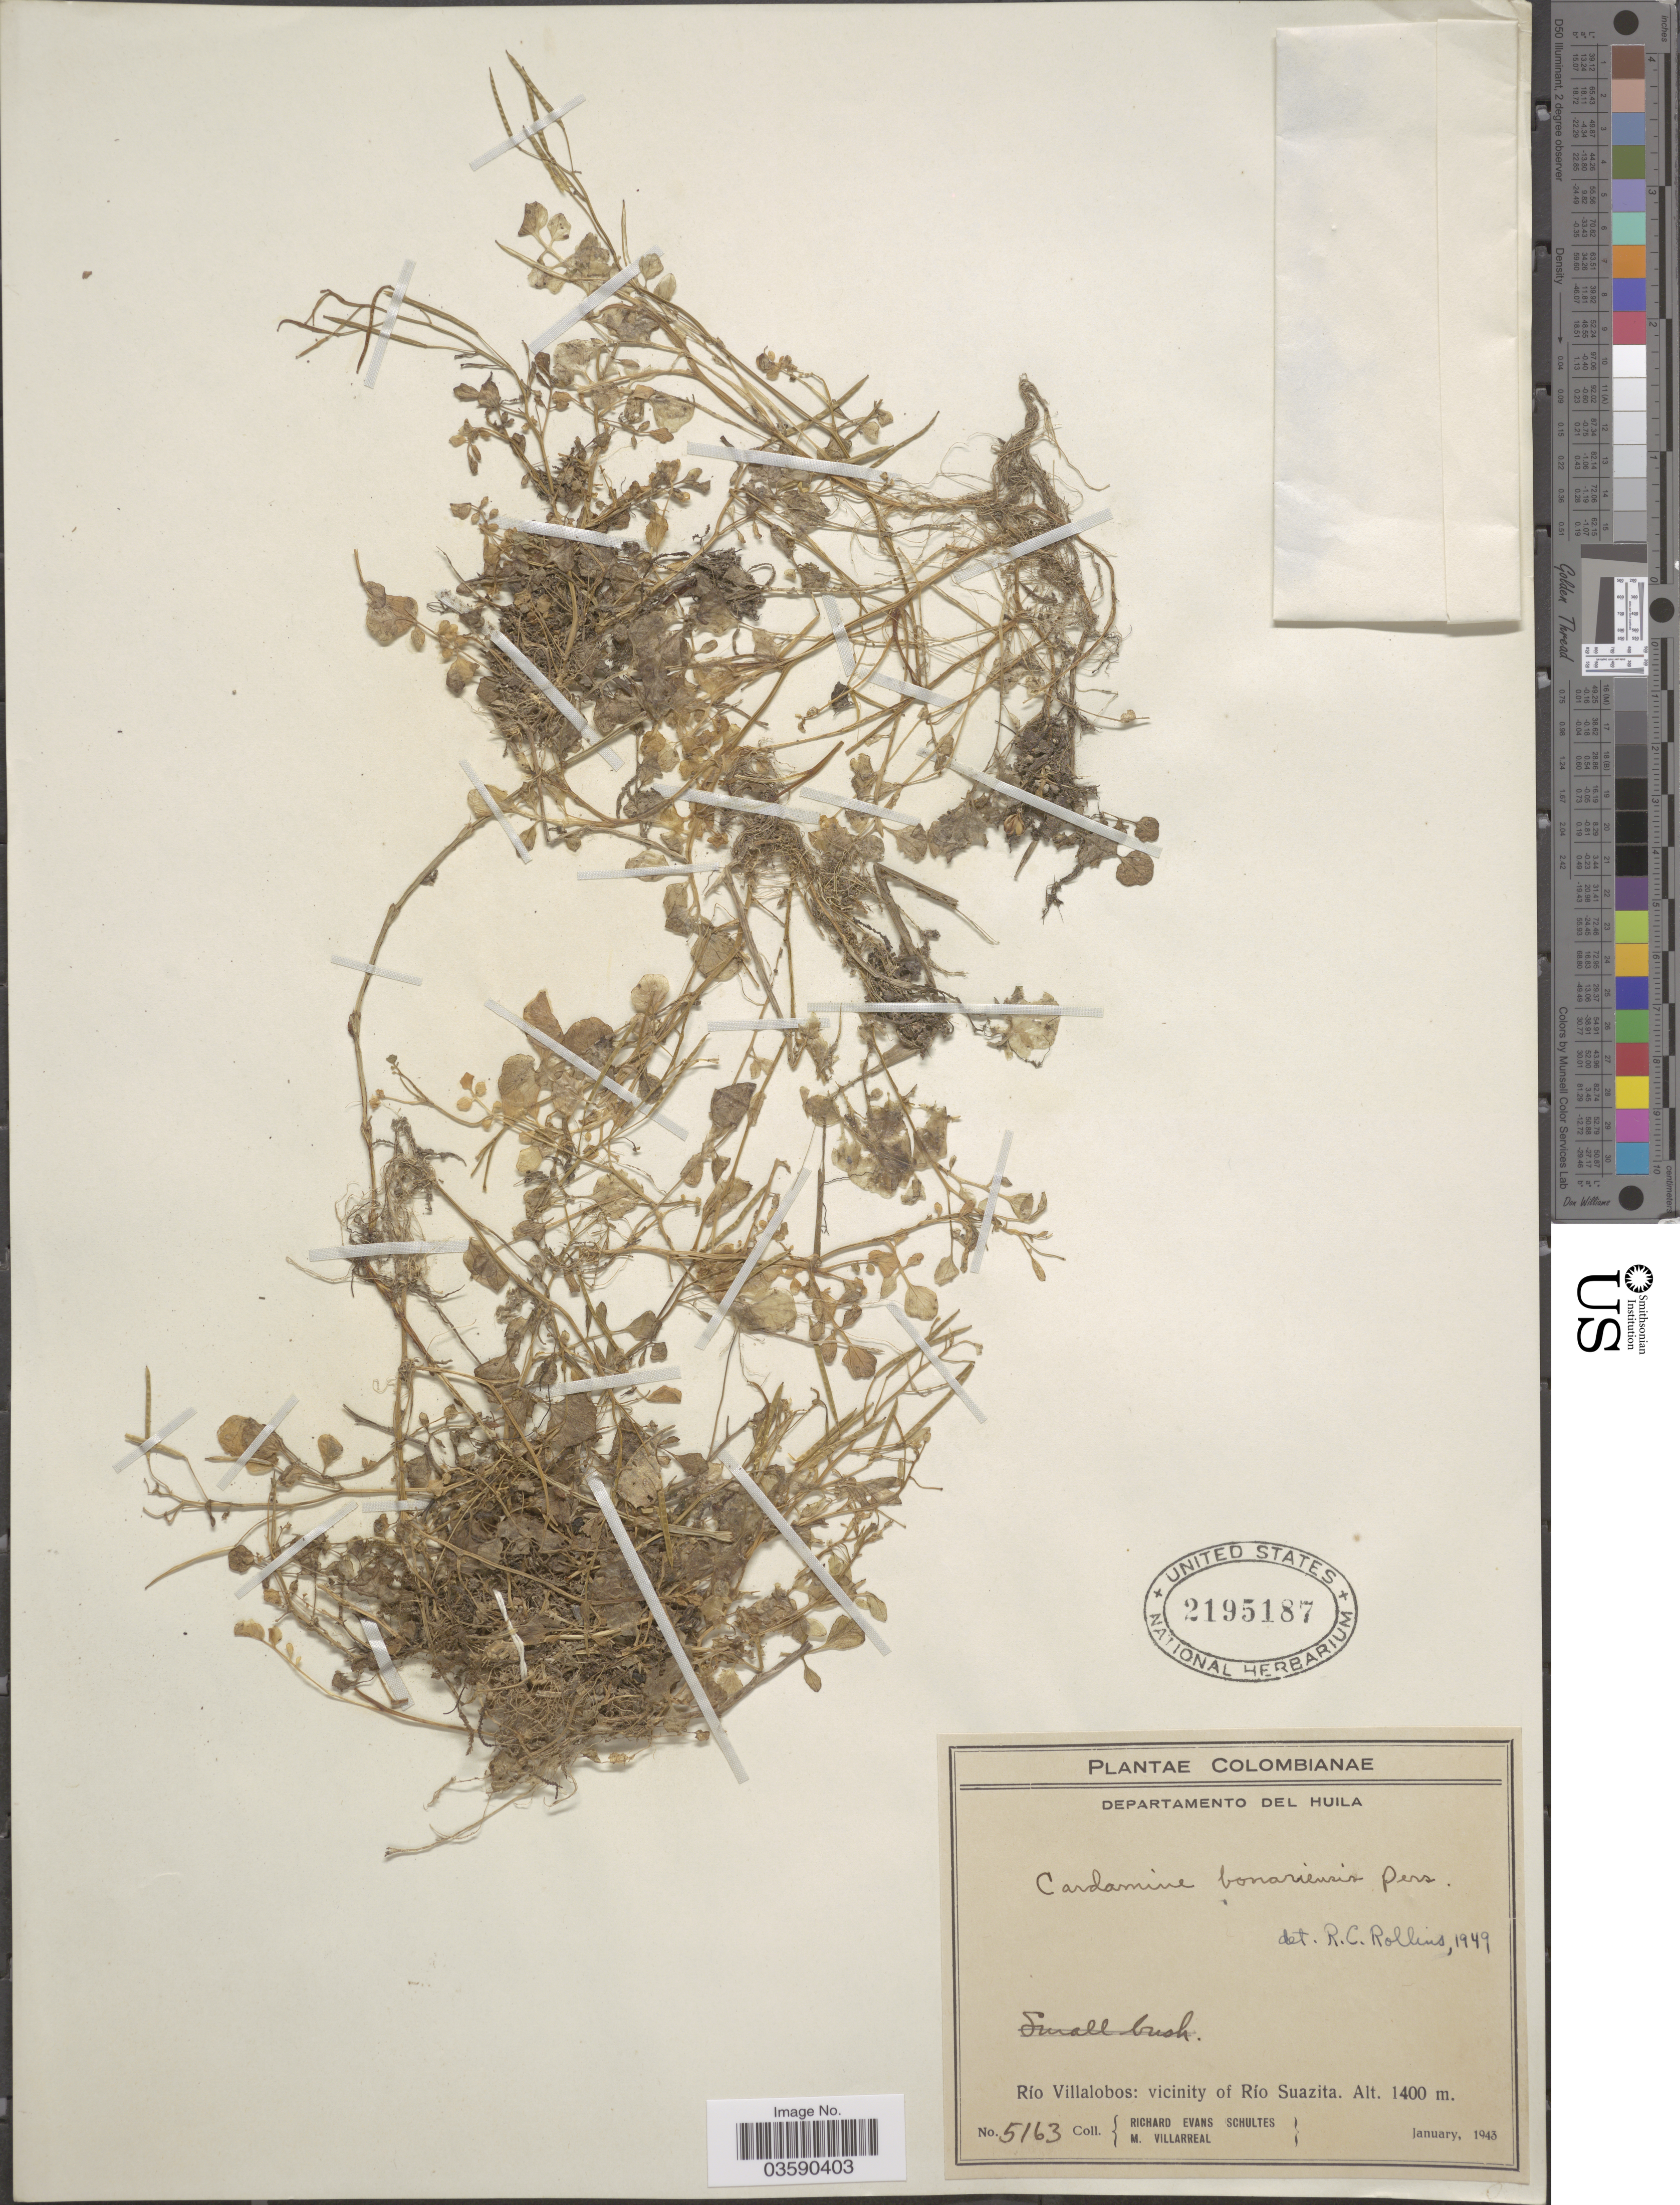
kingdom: Plantae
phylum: Tracheophyta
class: Magnoliopsida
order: Brassicales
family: Brassicaceae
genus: Cardamine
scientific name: Cardamine bonariensis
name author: Pers.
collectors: R. E. Schultes & M. Villareal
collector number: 5163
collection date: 1943-01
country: Colombia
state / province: Huila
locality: Departamento del Huila. Río Villalobos: vicinity of Río Suazita.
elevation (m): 1400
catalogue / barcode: US 2195187